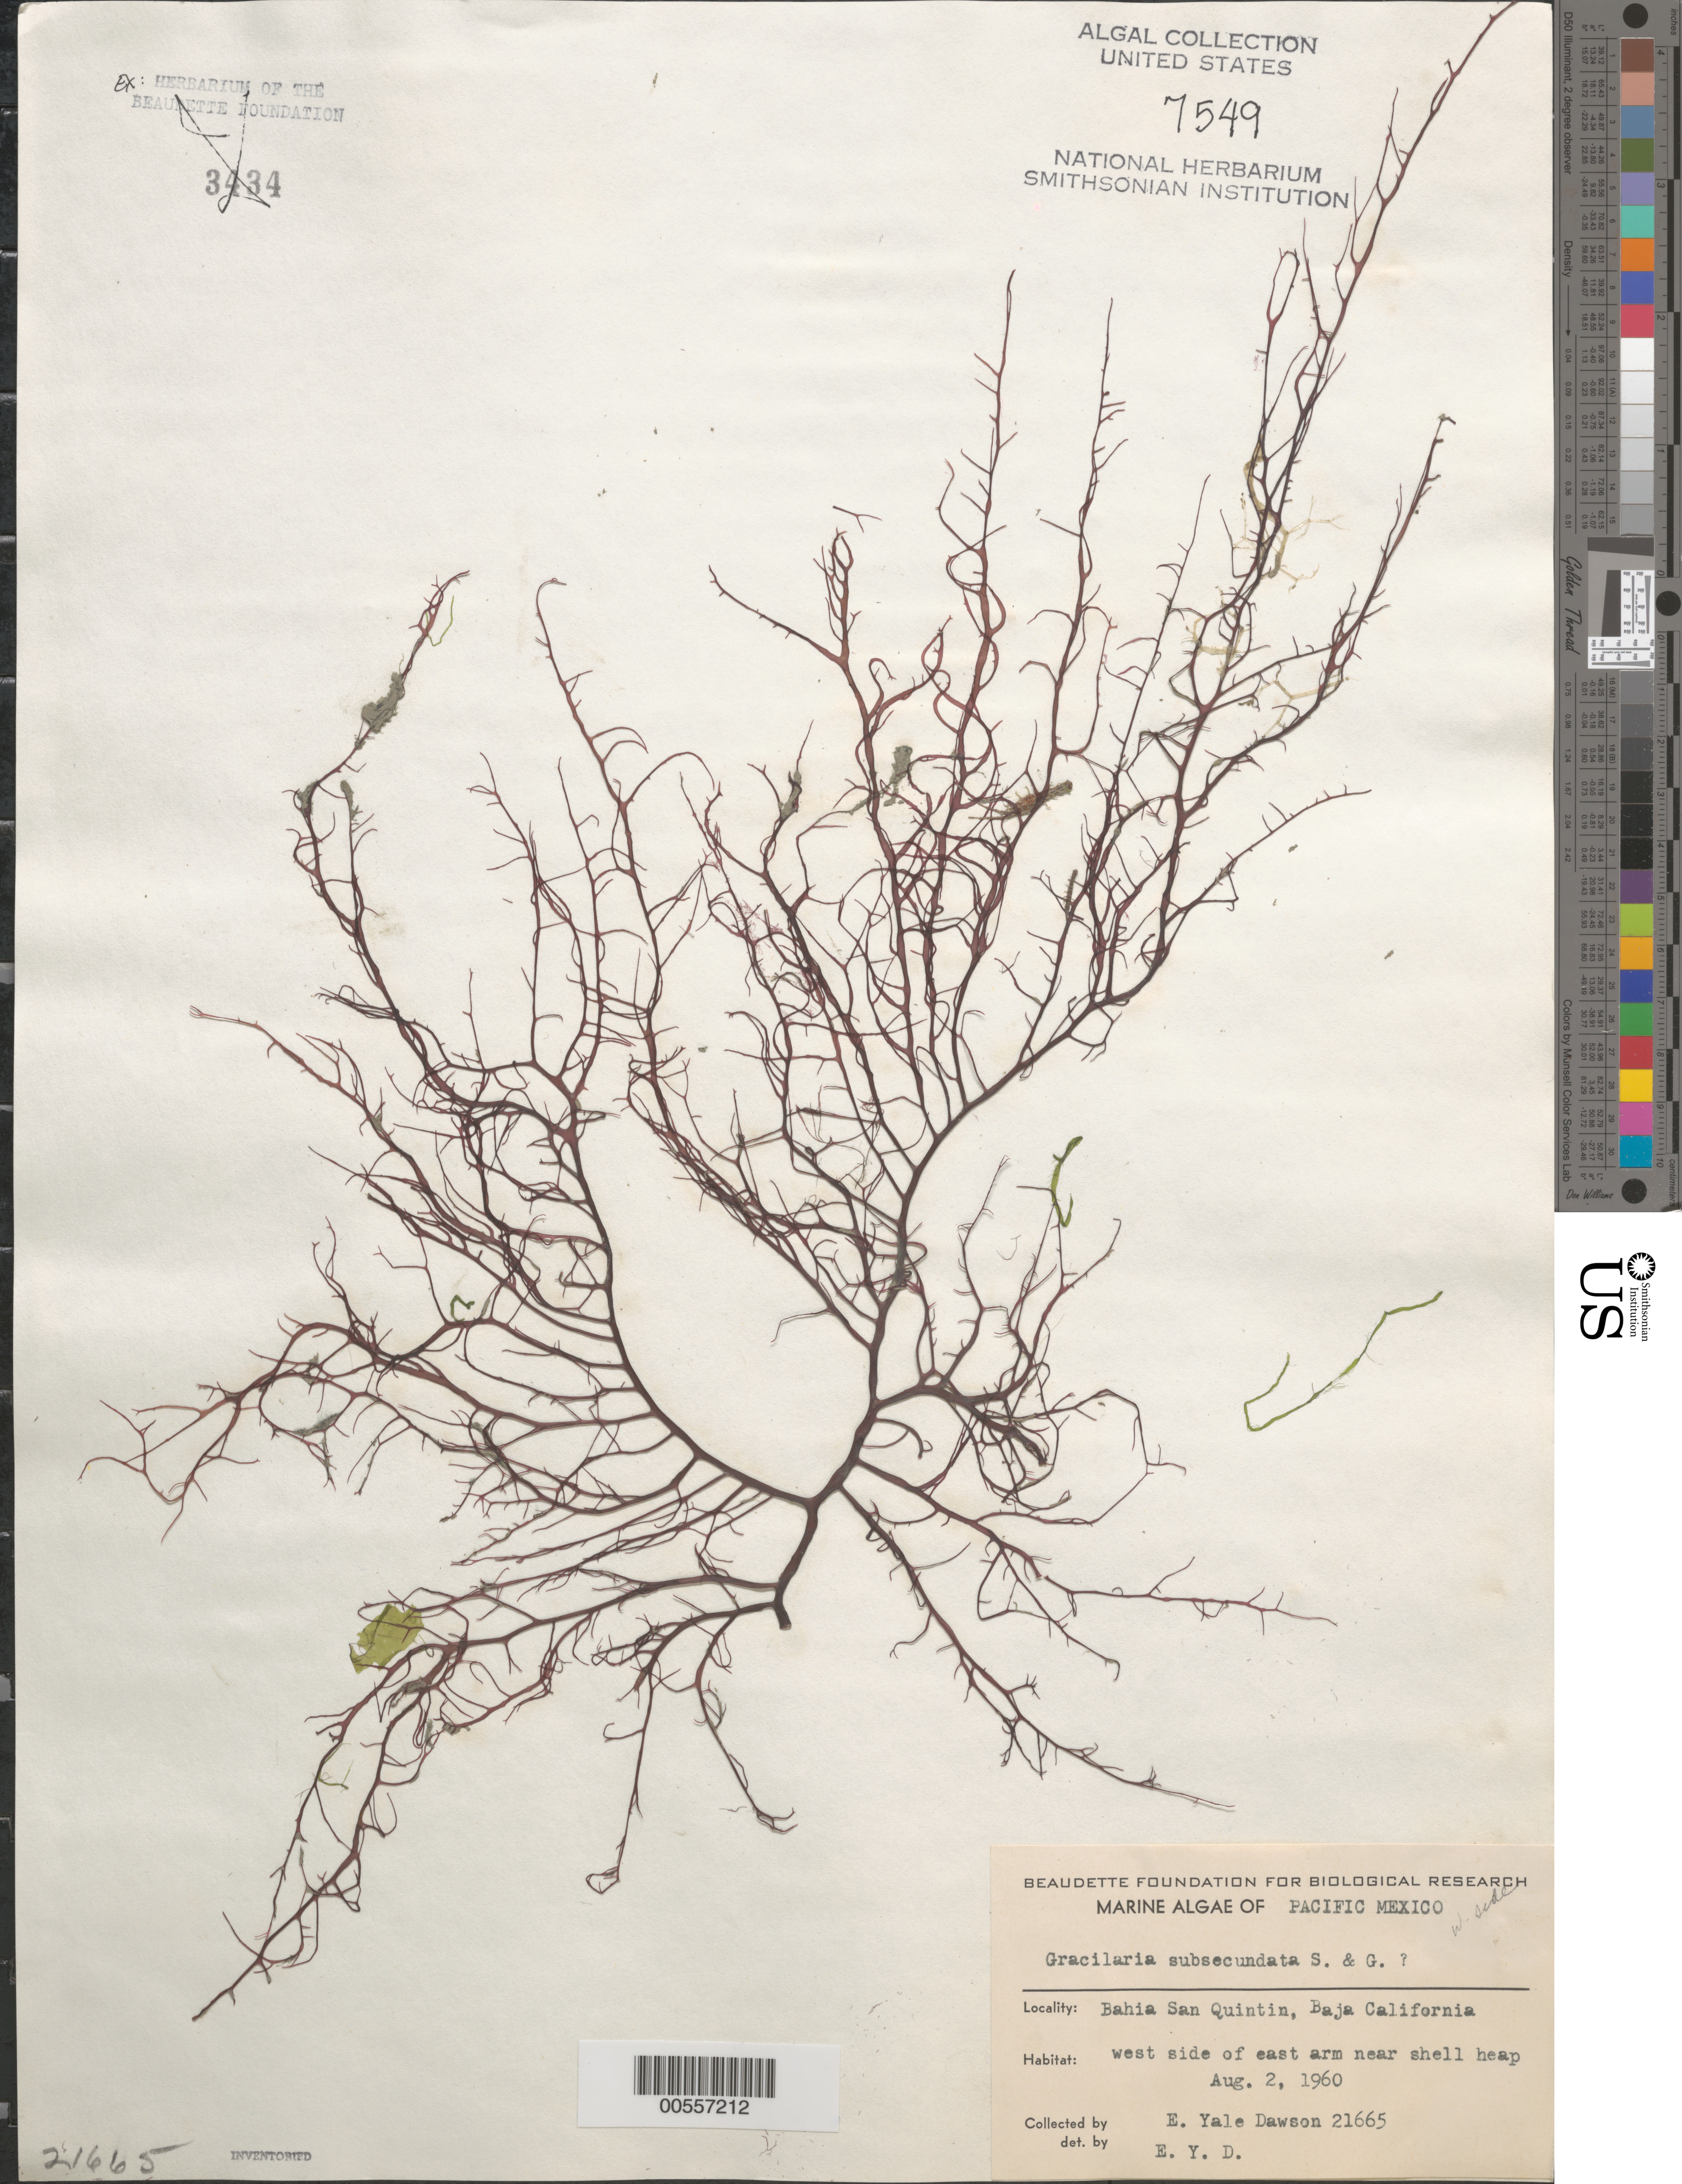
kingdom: Plantae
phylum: Rhodophyta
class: Florideophyceae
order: Gracilariales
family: Gracilariaceae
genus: Gracilaria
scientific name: Gracilaria subsecundata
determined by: Dawson, E. Y.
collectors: E. Y. Dawson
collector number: EYD 21665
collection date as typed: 02 Aug 1960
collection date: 1960-08-02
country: Mexico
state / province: Baja California Norte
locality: Bahia San Quintin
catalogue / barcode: US 7549